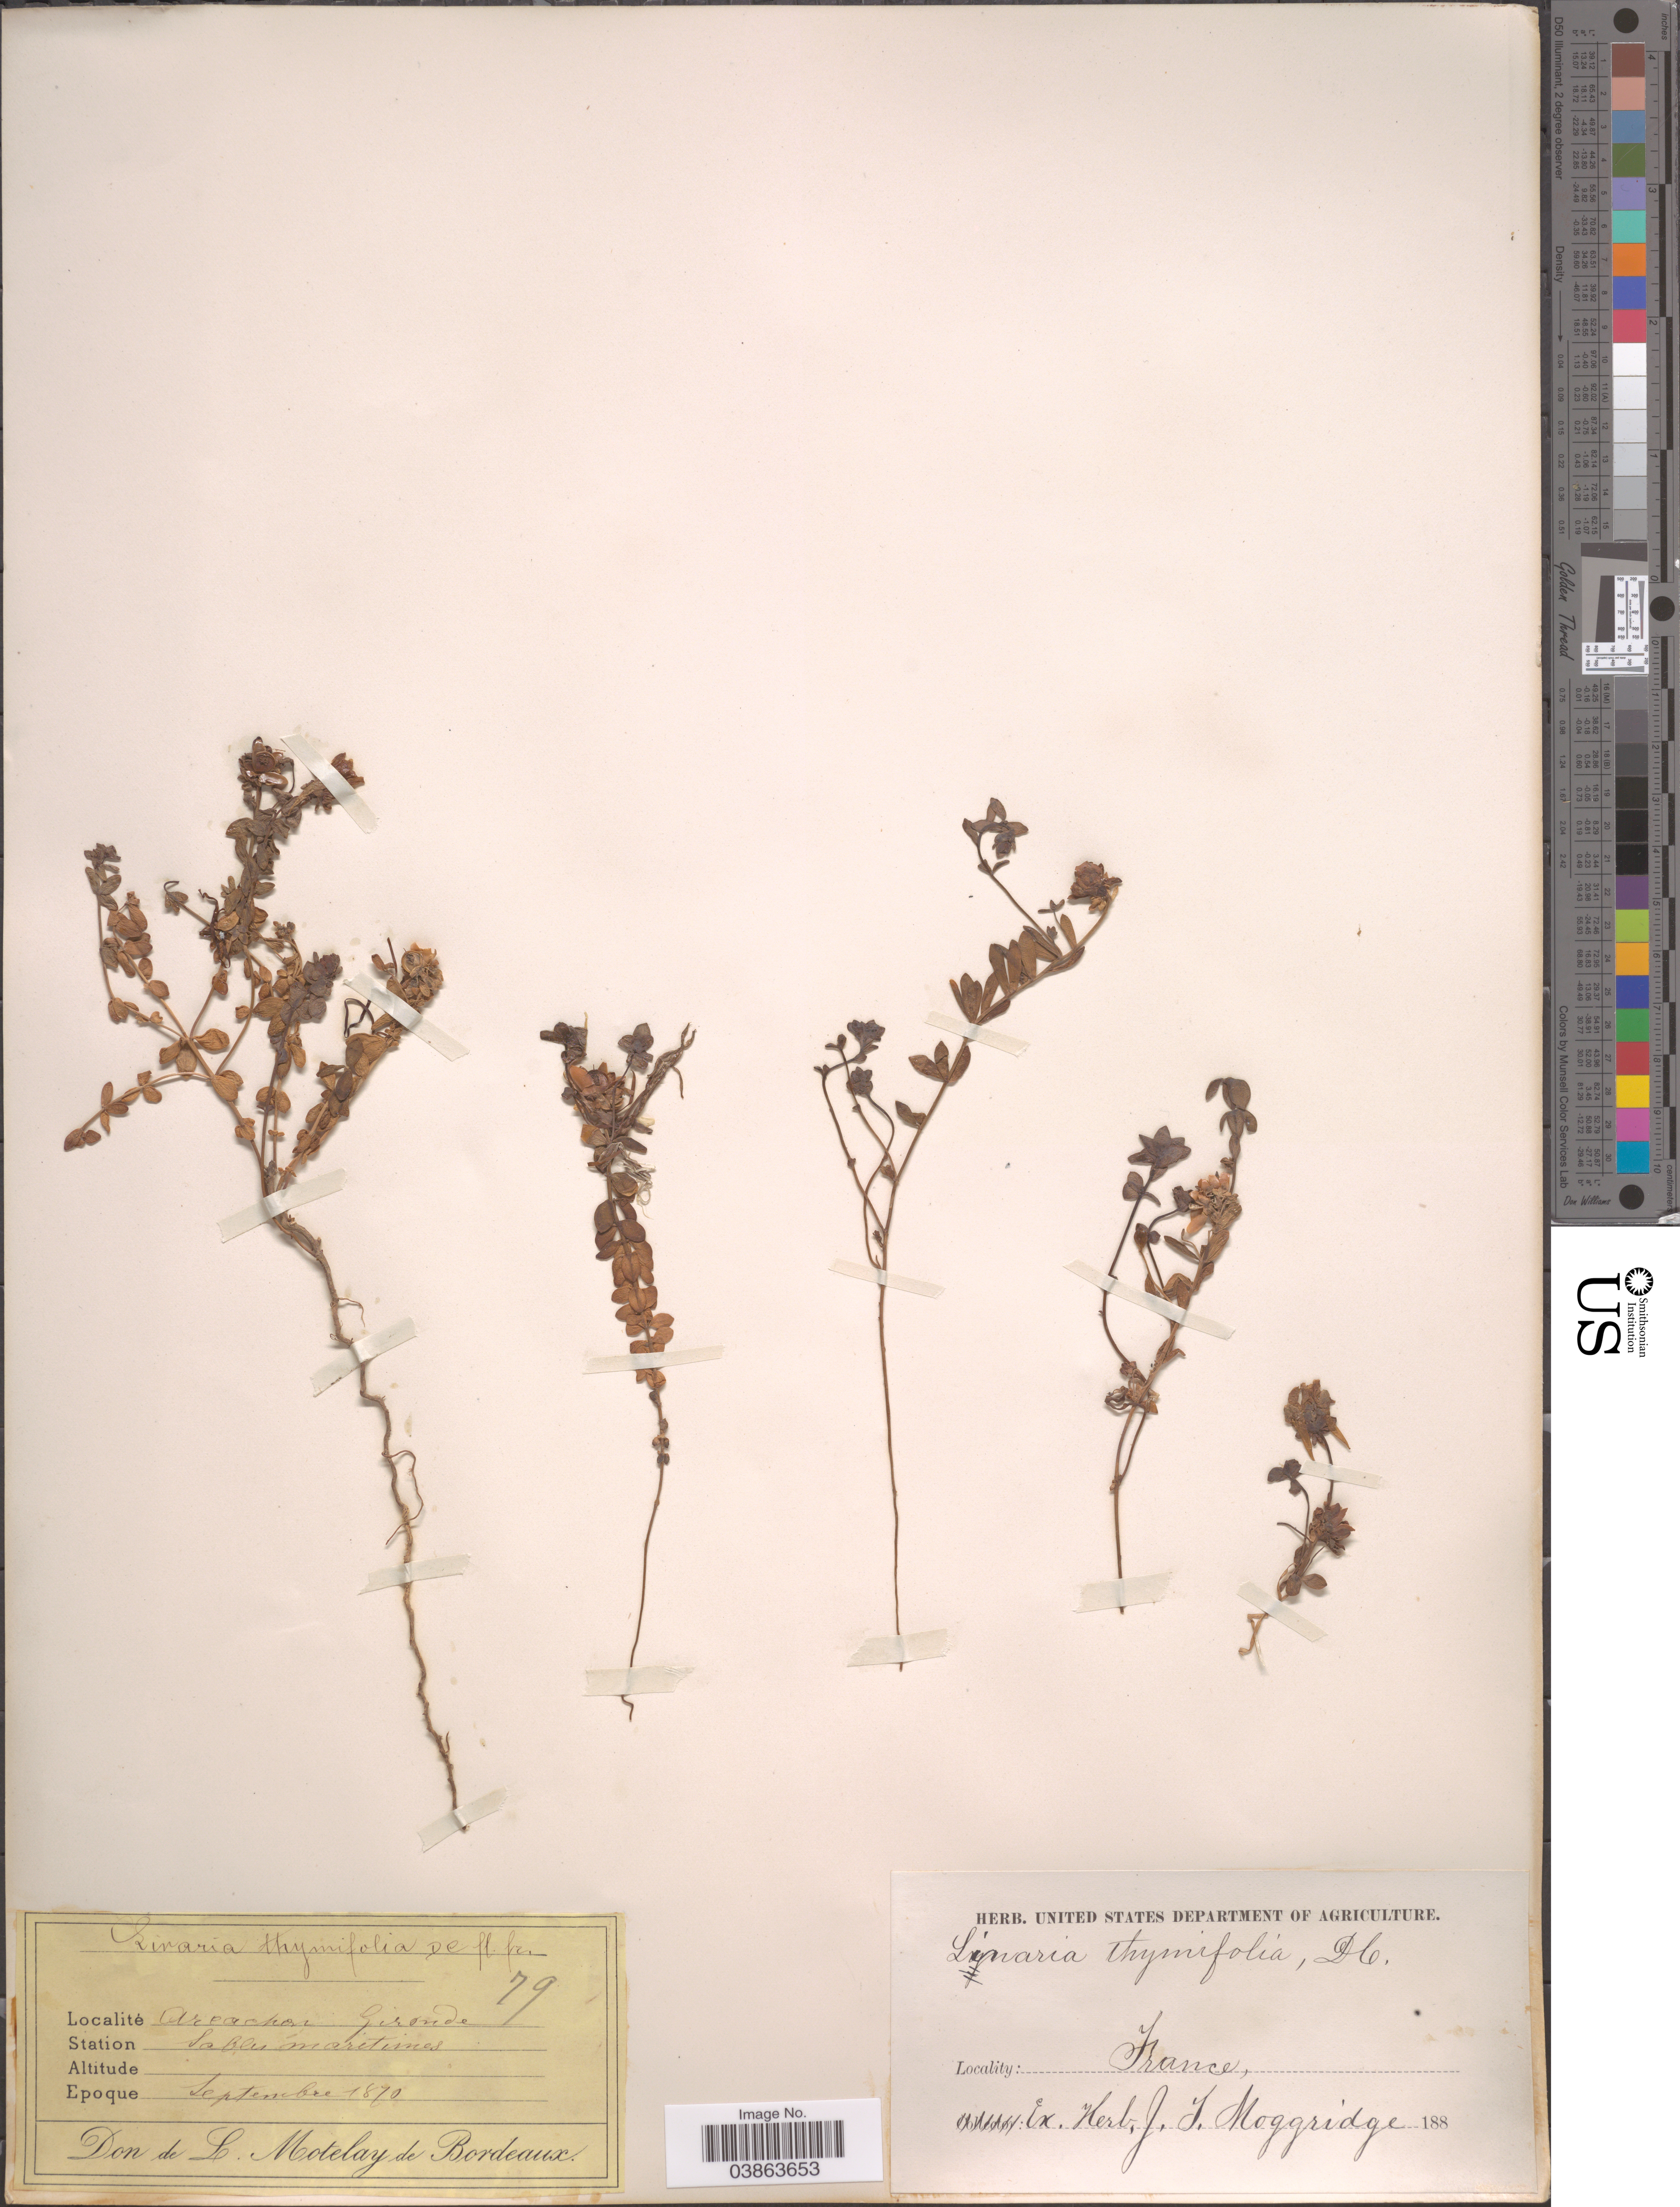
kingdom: Plantae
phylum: Tracheophyta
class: Magnoliopsida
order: Lamiales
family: Plantaginaceae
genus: Linaria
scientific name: Linaria thymifolia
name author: (Vahl) DC.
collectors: L. De Bordeaux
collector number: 79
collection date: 1870-09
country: France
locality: Arcachon, Gironde. Station Sables maritimes.